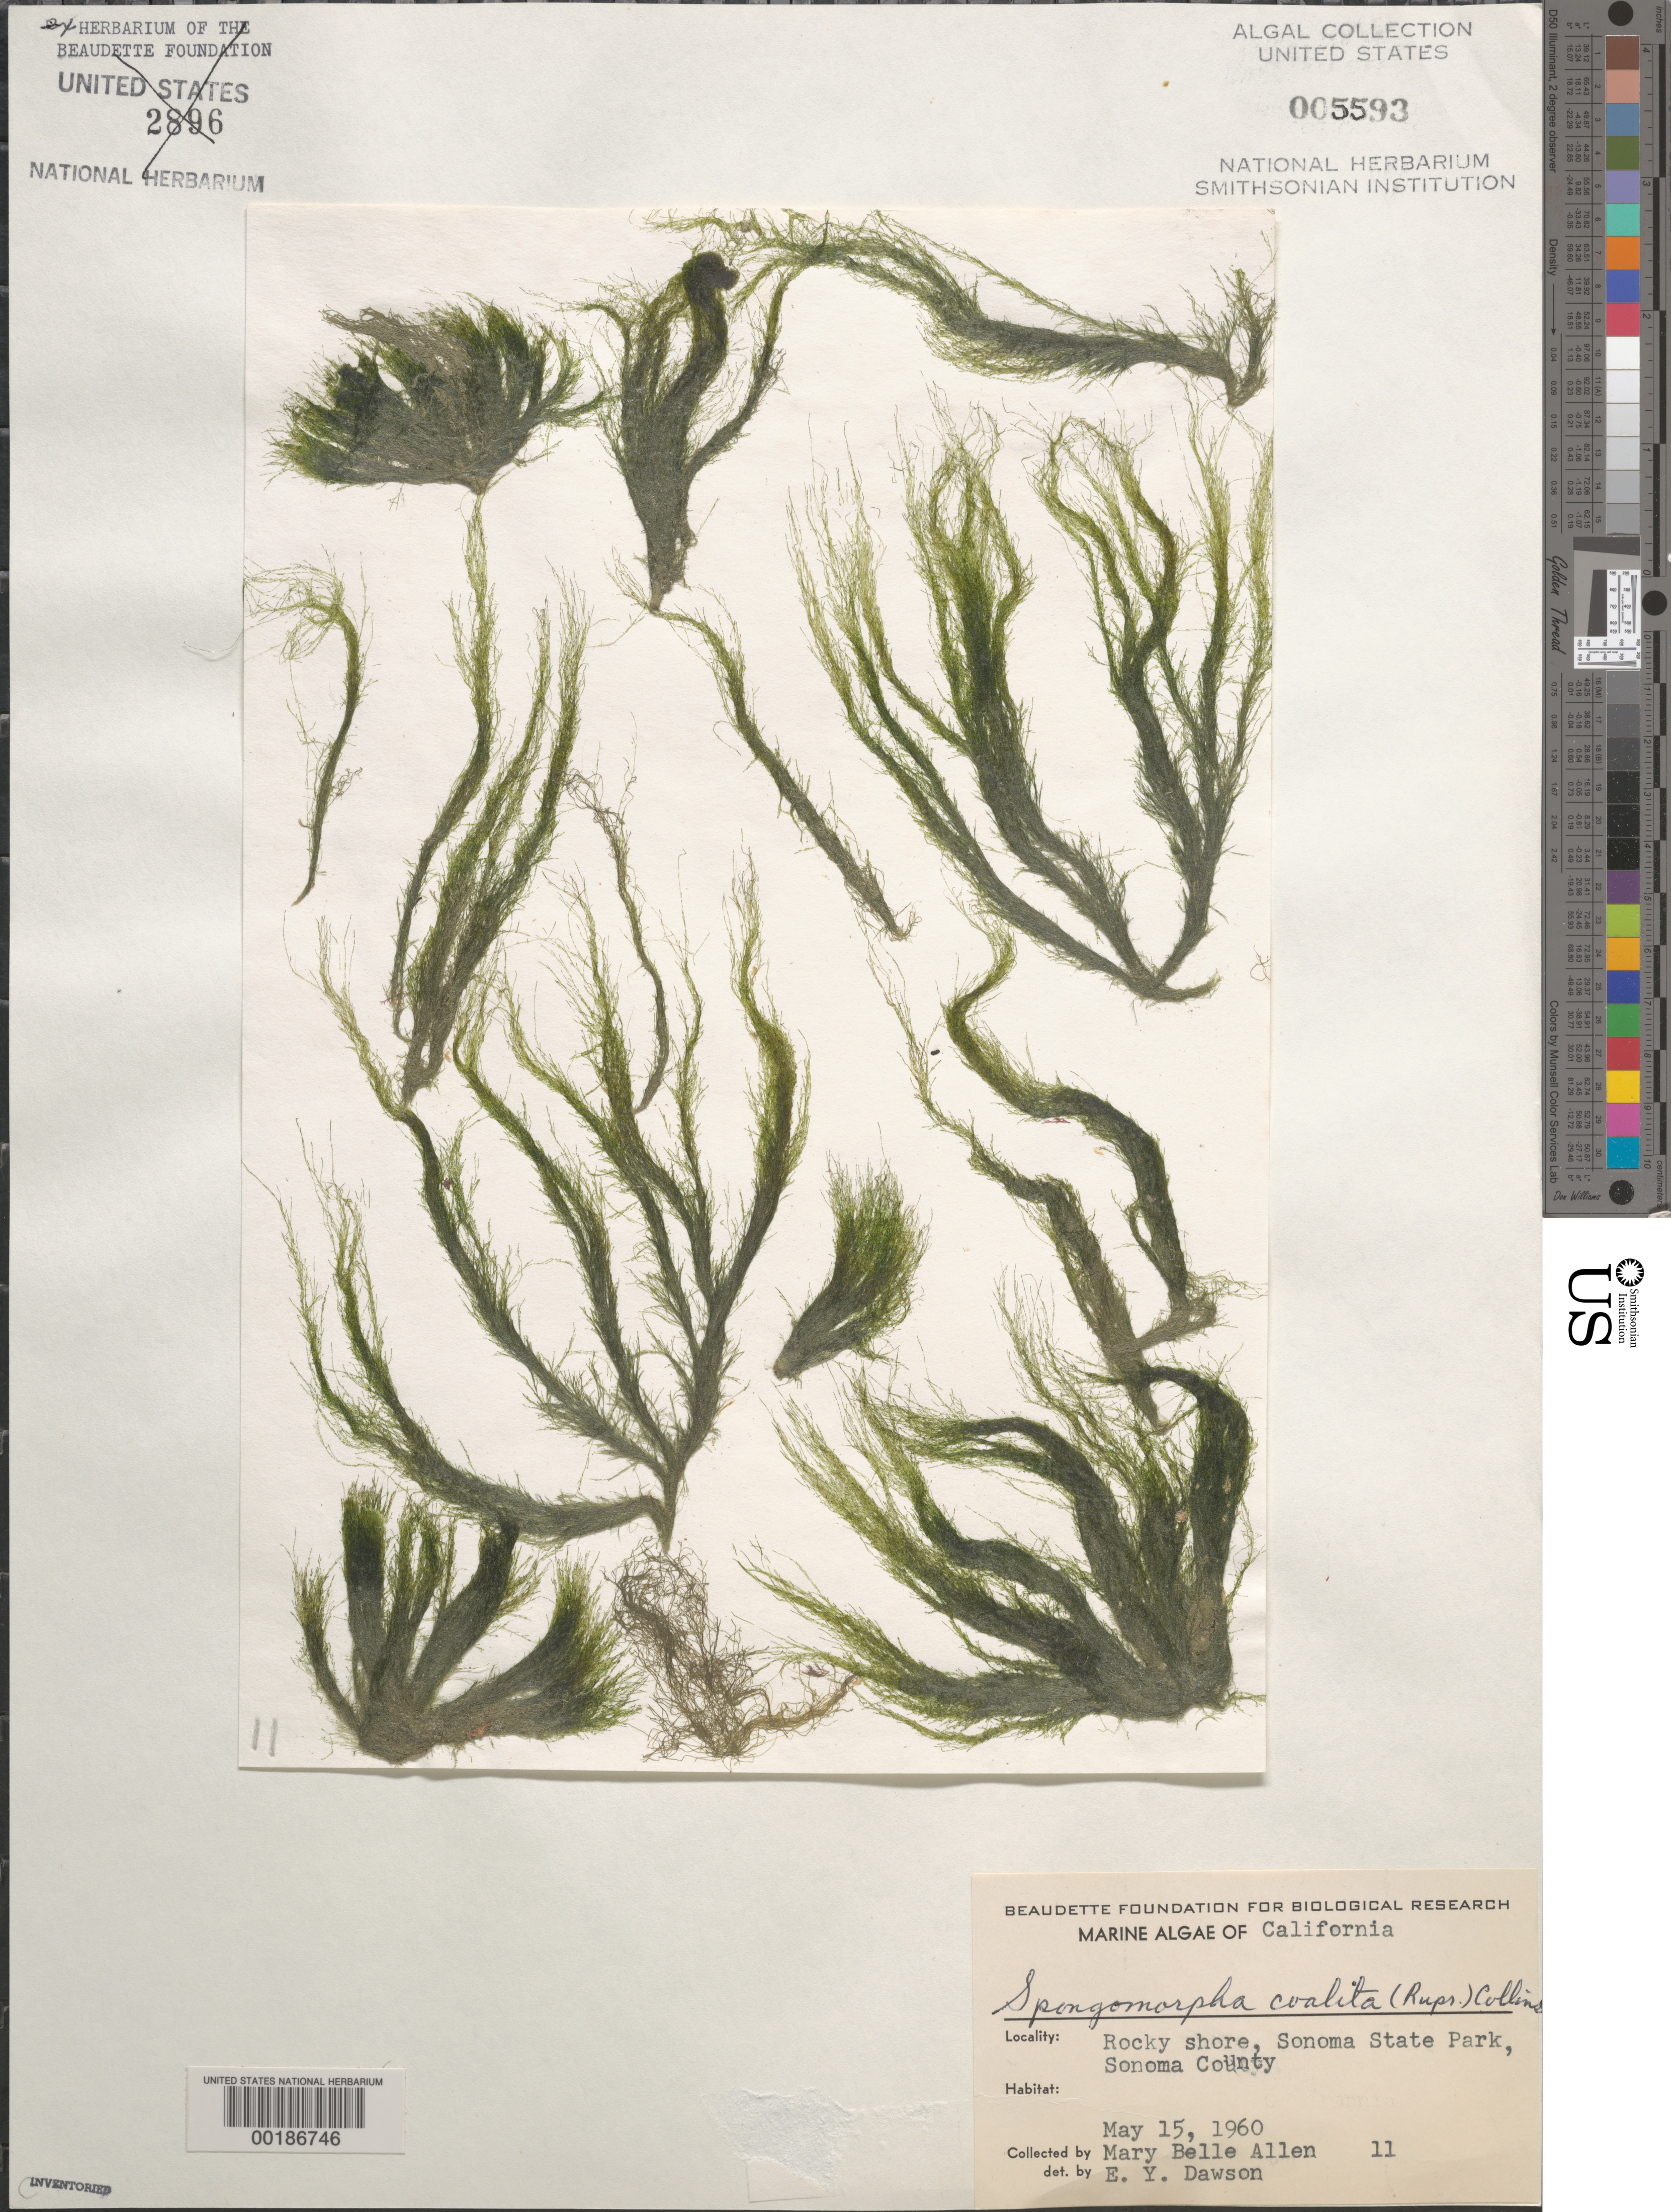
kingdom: Plantae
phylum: Chlorophyta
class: Ulvophyceae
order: Ulotrichales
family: Ulotrichaceae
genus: Acrosiphonia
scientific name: Acrosiphonia coalita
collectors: M. B. Allen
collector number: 11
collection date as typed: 15 May 1960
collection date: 1960-05-15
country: United States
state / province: California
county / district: Sonoma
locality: Sonoma State Park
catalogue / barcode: US 5593